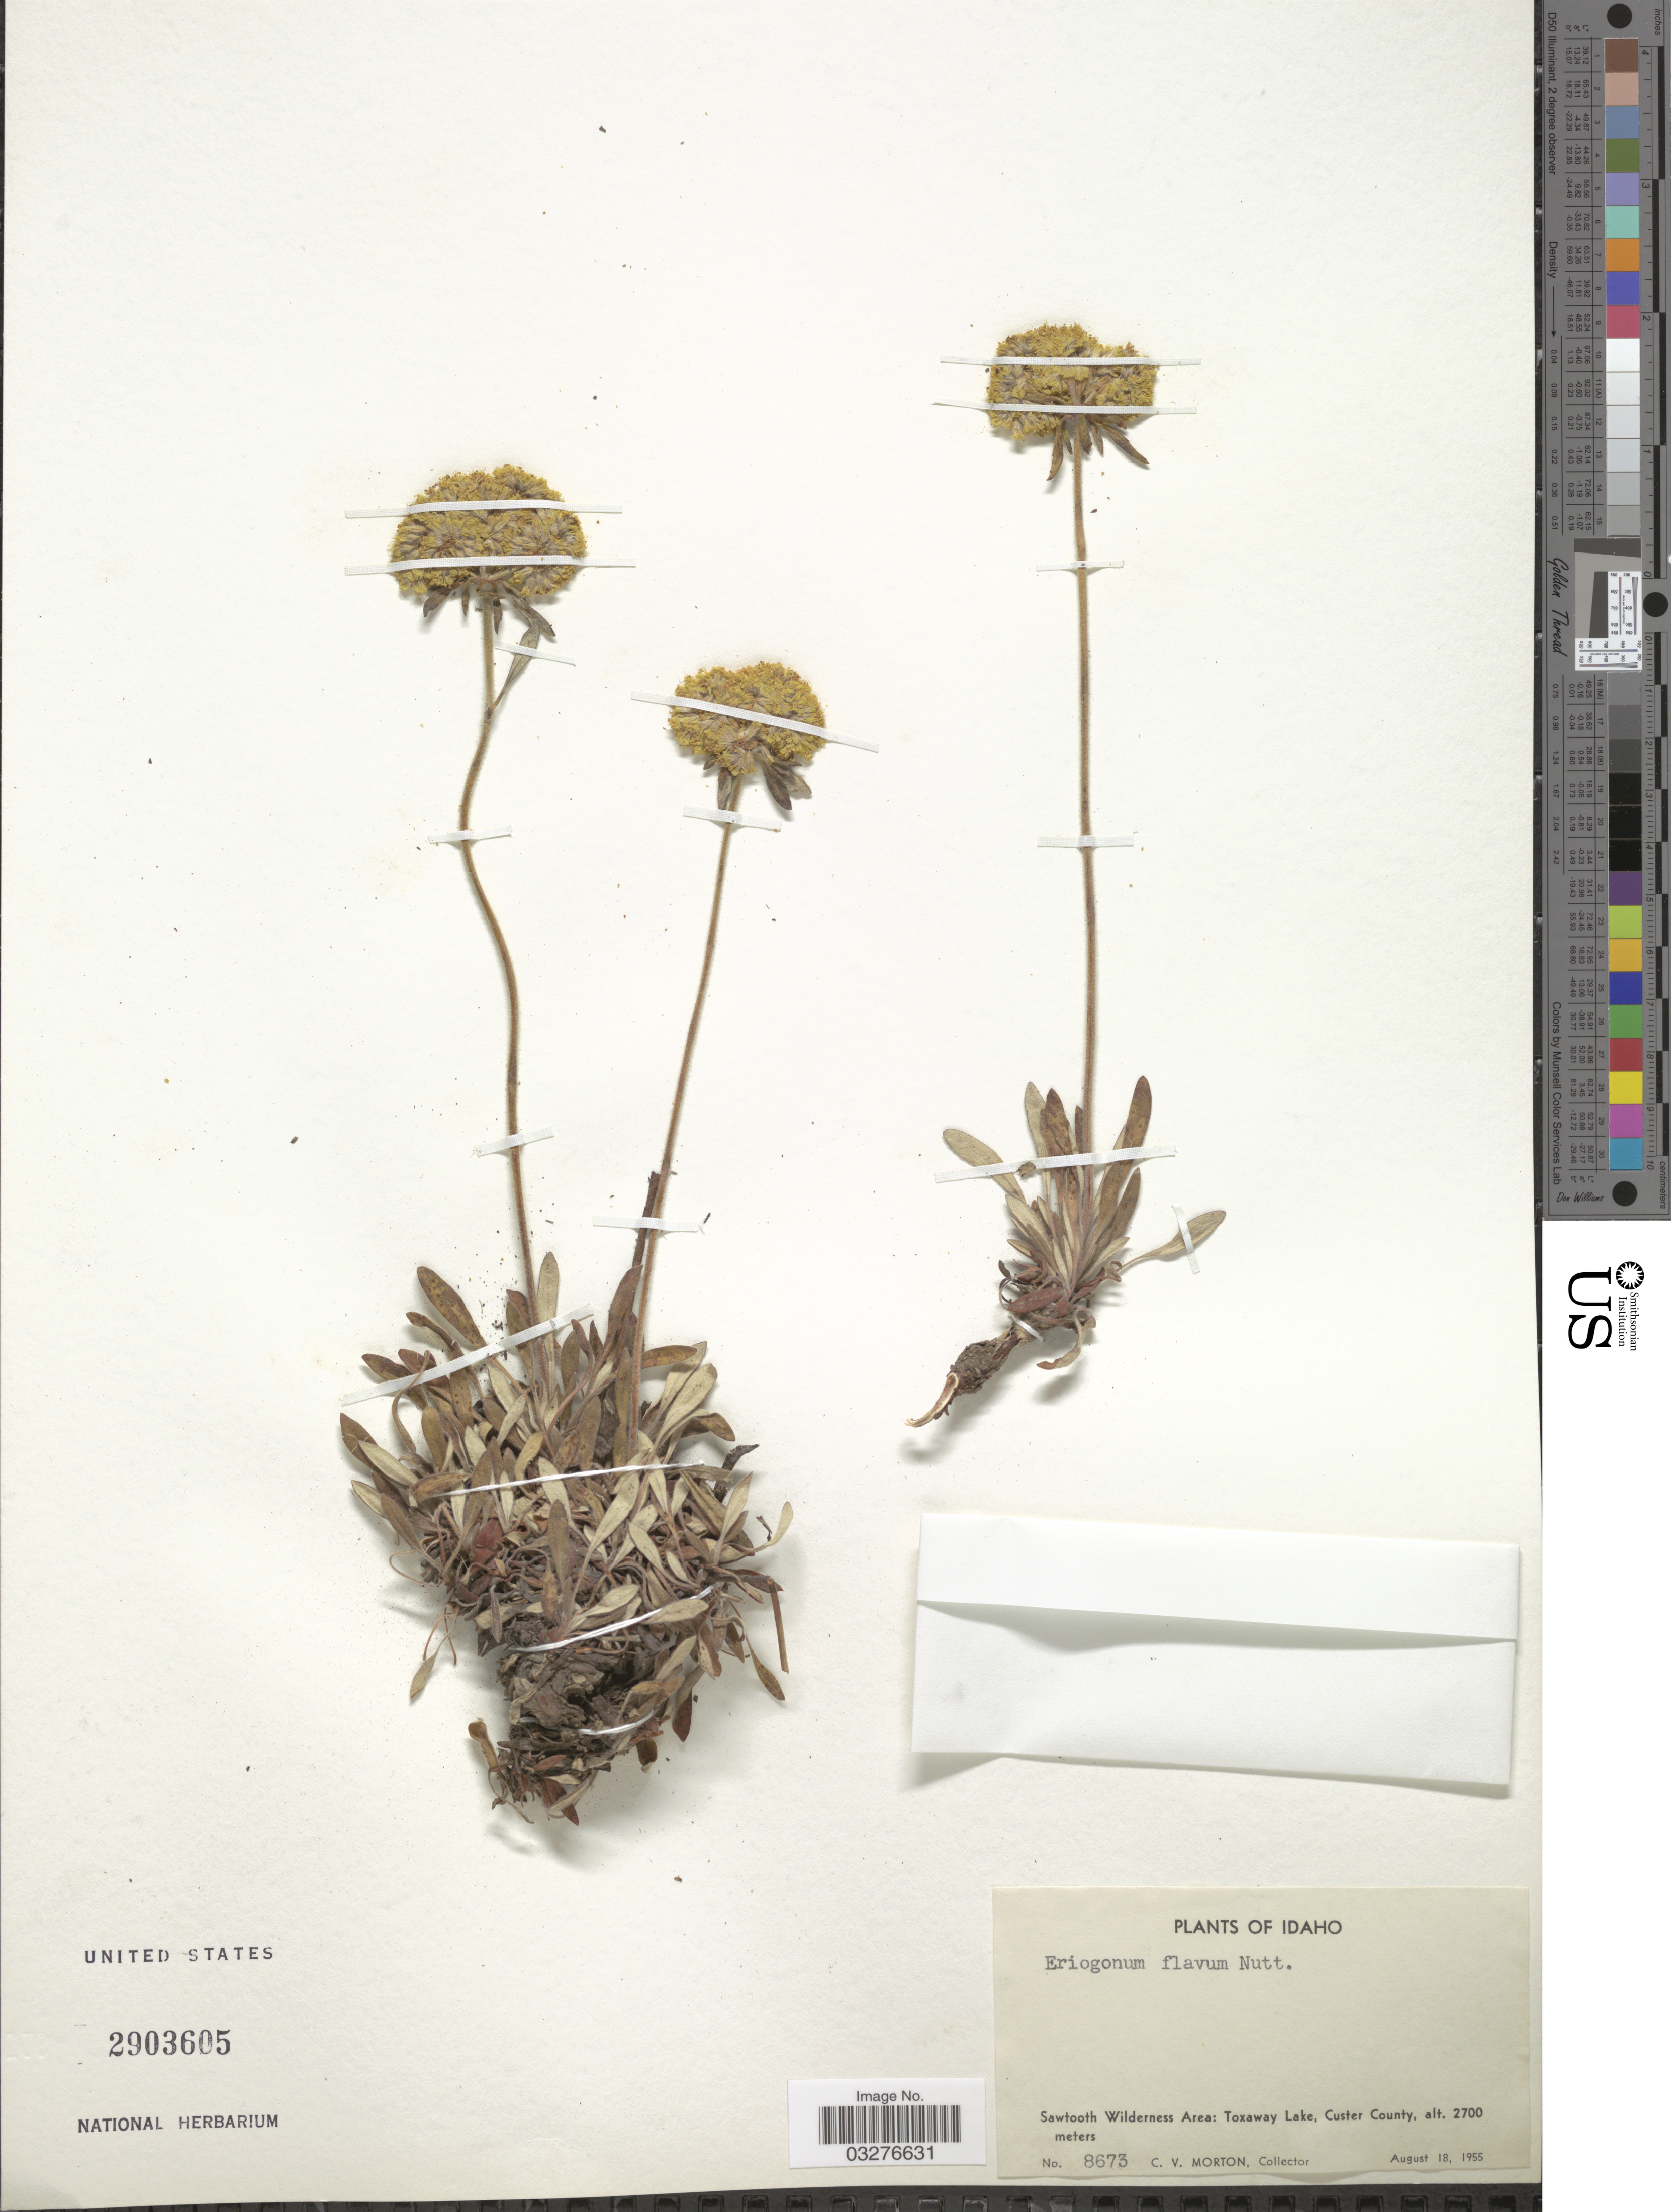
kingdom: Plantae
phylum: Tracheophyta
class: Magnoliopsida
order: Caryophyllales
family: Polygonaceae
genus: Eriogonum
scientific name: Eriogonum flavum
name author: Nutt. ex Benth.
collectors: C. V. Morton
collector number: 8673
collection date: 1955-08-18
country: United States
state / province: Idaho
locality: Sawtooth Wilderness Area: Toxaway Lake, Custer County.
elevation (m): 2700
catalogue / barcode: US 2903605